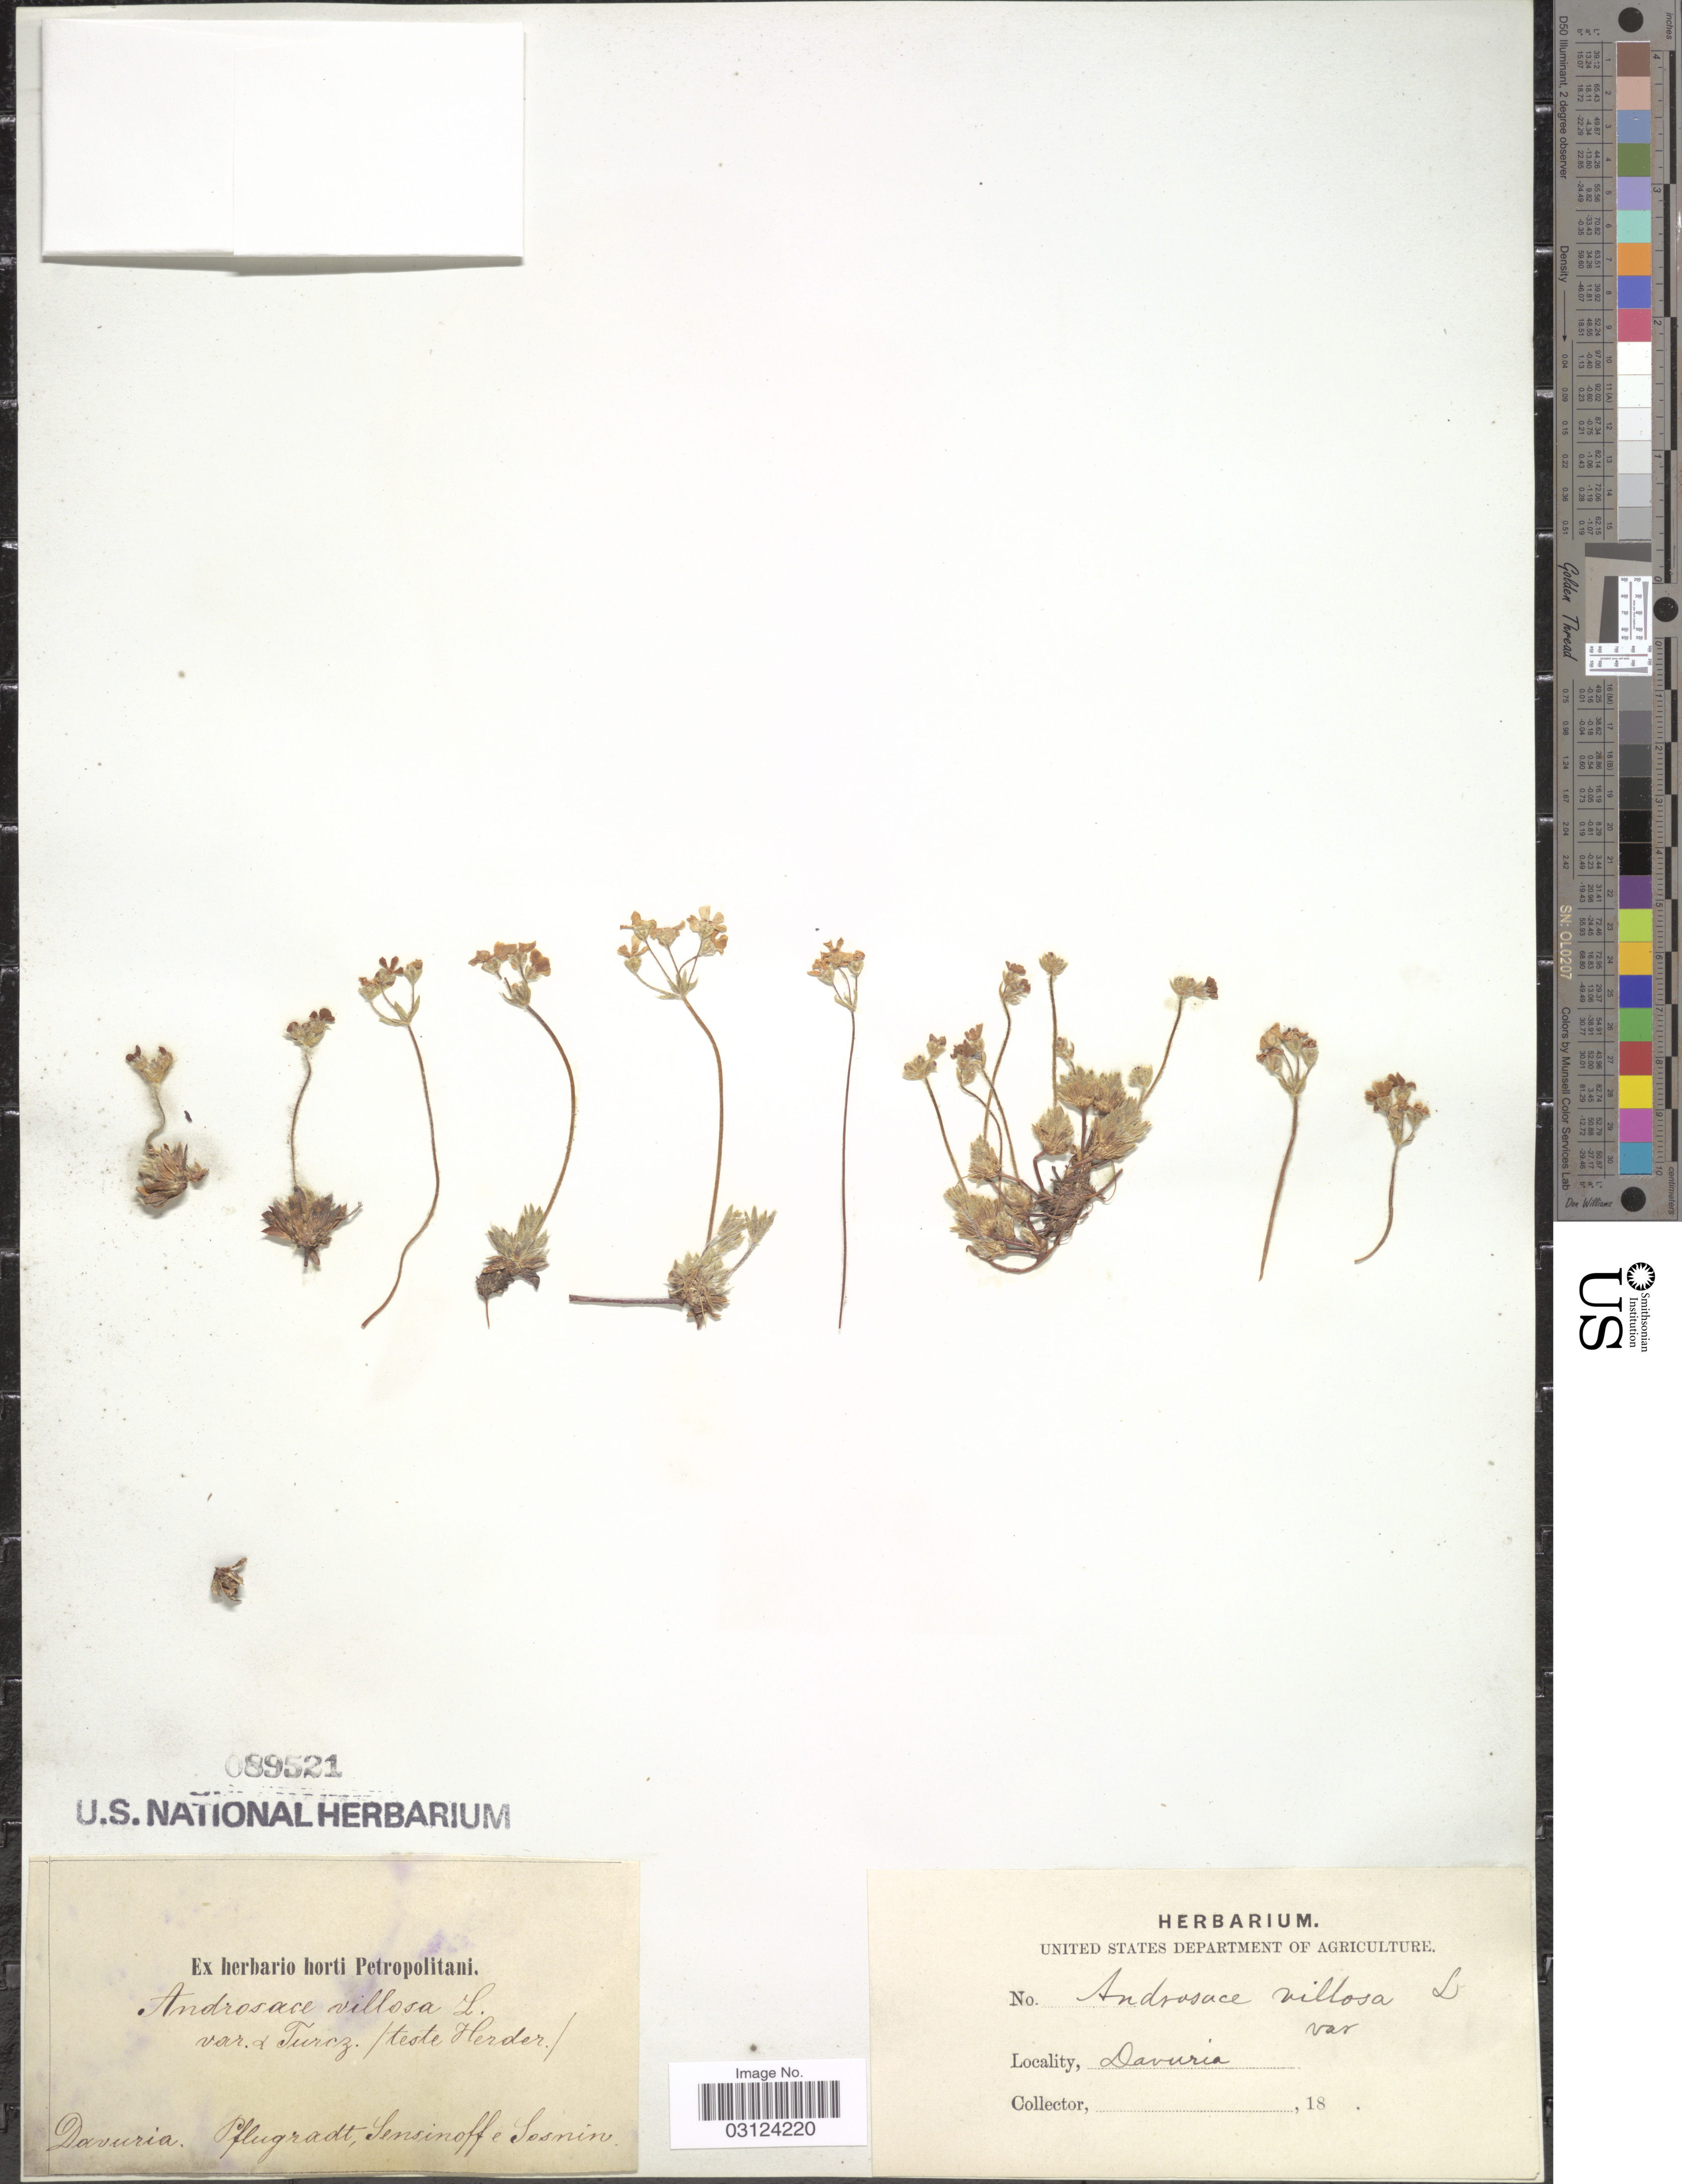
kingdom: Plantae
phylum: Tracheophyta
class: Magnoliopsida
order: Ericales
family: Primulaceae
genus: Androsace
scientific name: Androsace villosa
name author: L.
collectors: -- Pflugradt, Sensinoff & Sosnin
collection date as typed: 18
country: Russian Federation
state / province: Siberia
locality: Davuria.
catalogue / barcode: US 89521